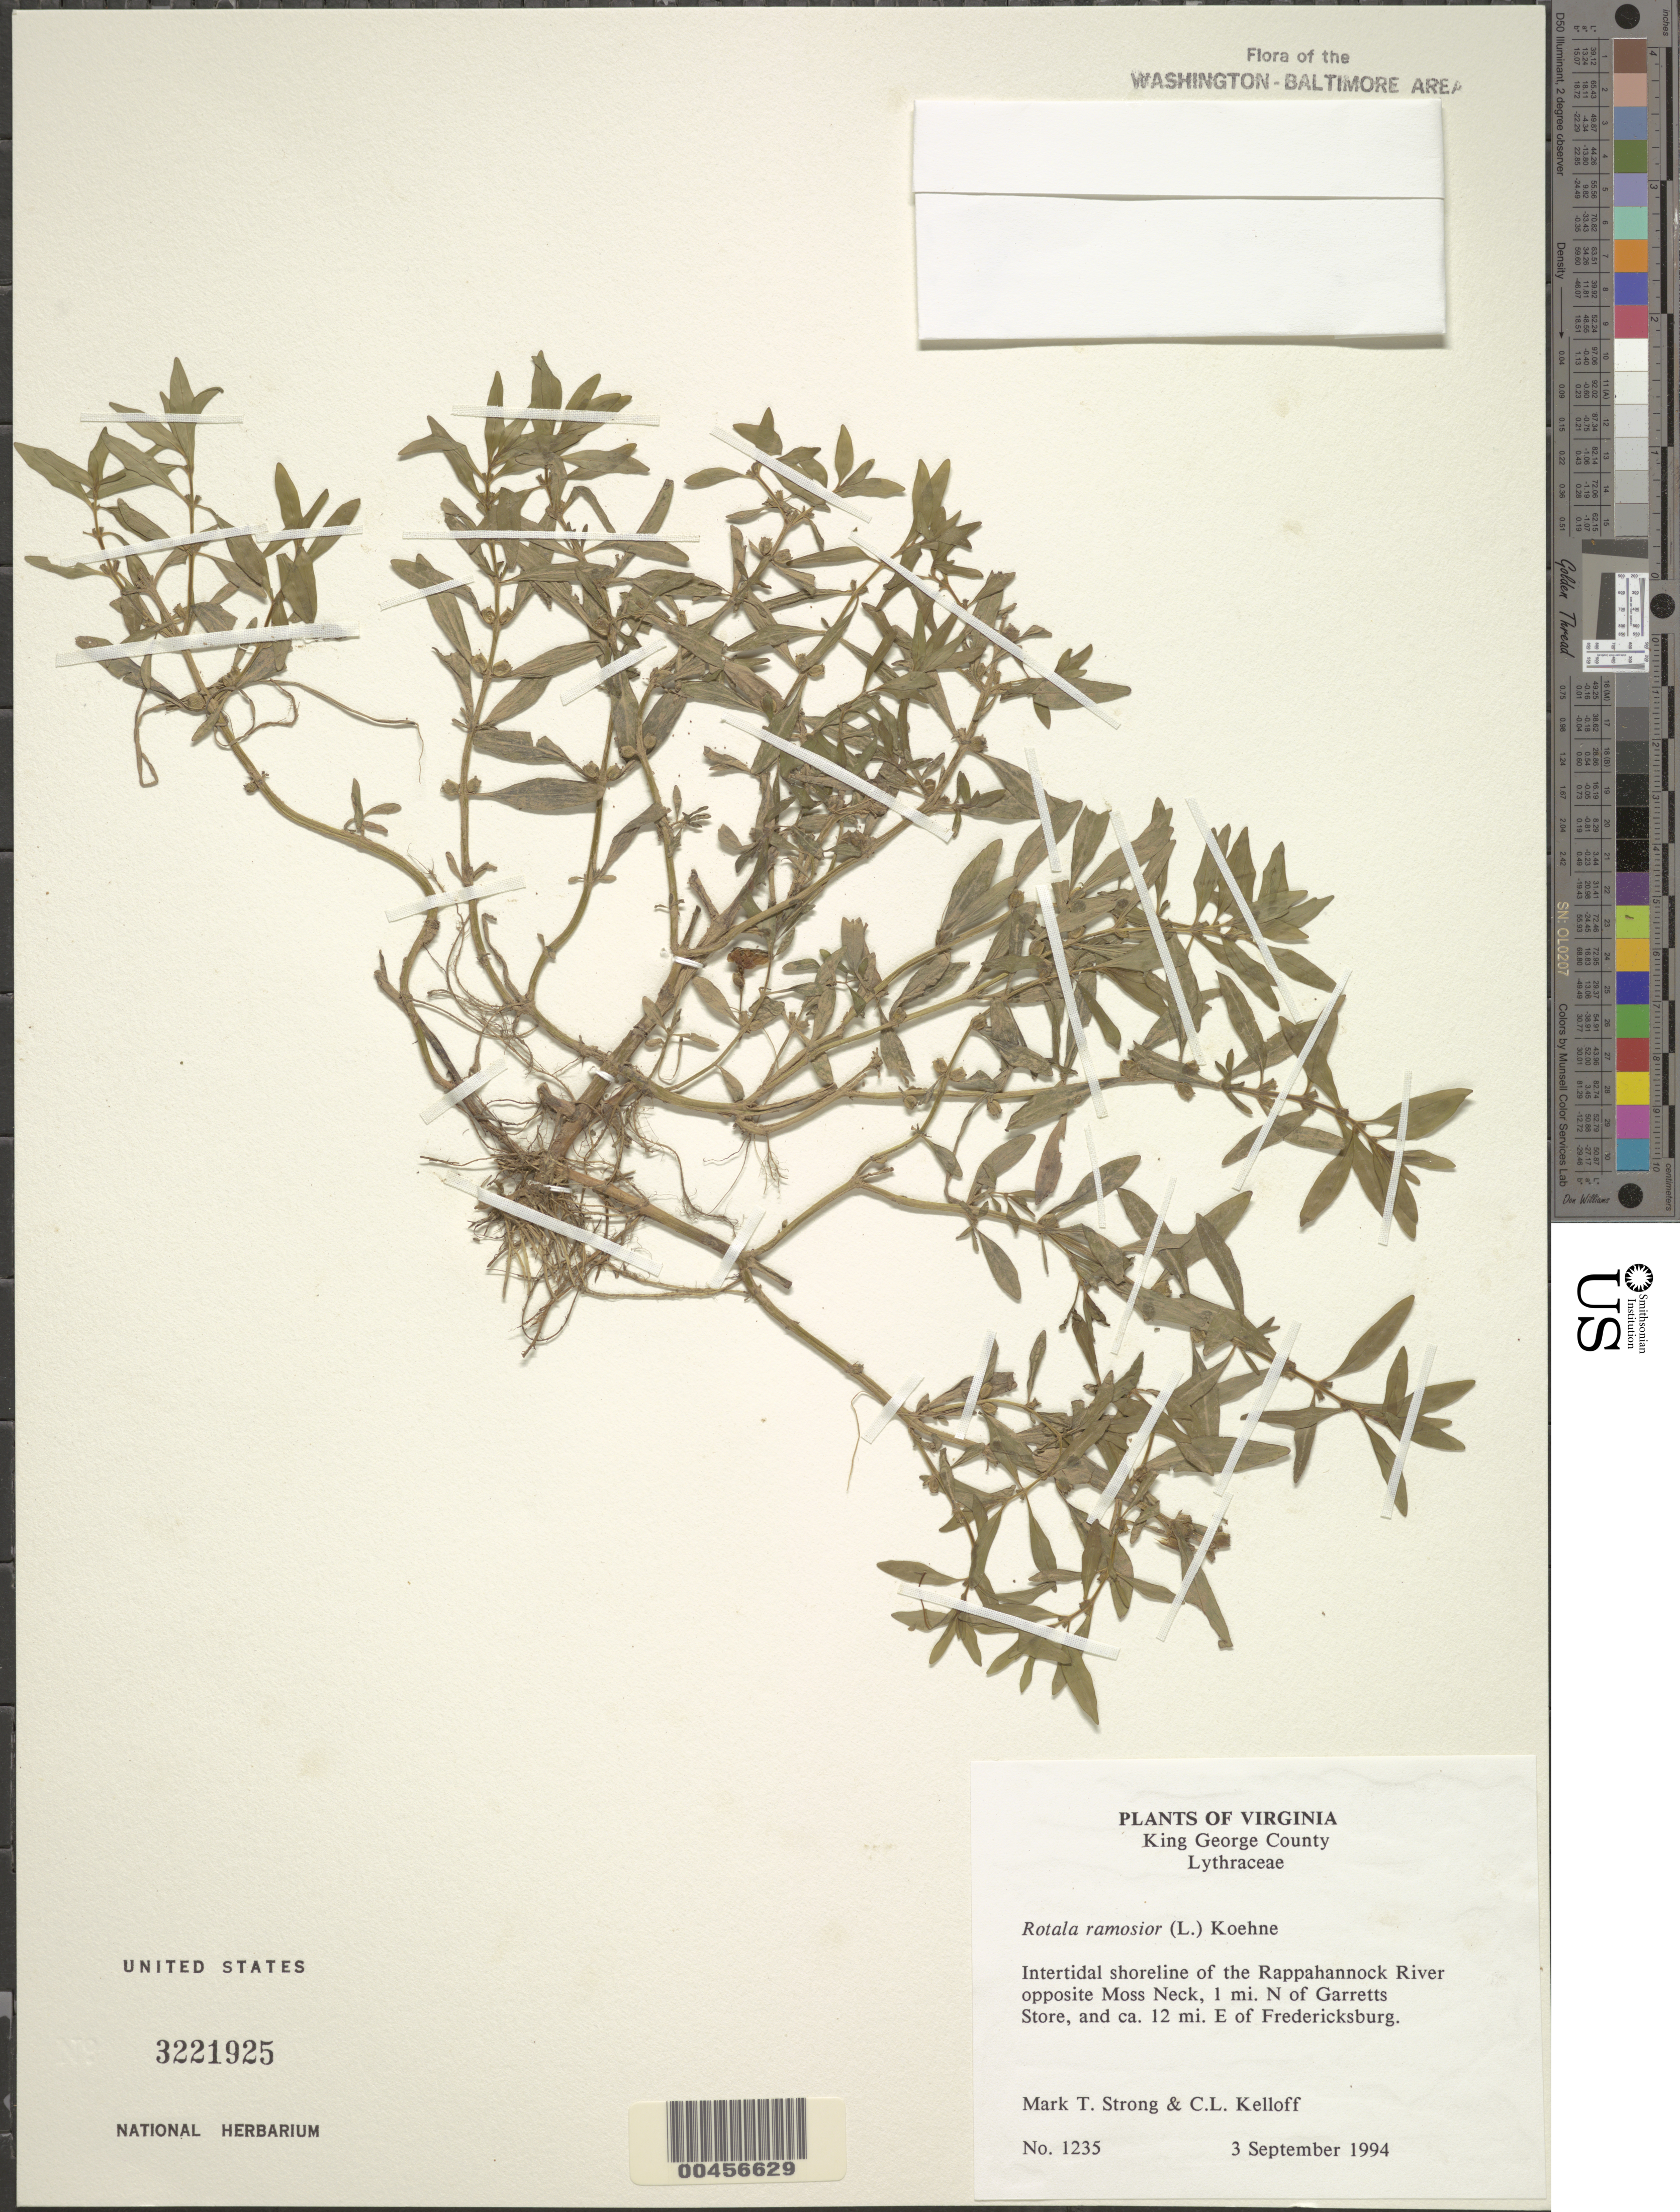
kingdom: Plantae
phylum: Tracheophyta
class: Magnoliopsida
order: Myrtales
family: Lythraceae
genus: Rotala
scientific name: Rotala ramosior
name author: (L.) Koehne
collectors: M. T. Strong & C. L. Kelloff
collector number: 1235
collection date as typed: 03 Sep 1994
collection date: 1994-09-03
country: United States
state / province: Virginia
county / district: King George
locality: Rappahannock River opposite Moss Neck, NE of Garretts Store, E of Fredericksburg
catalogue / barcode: US 3221925